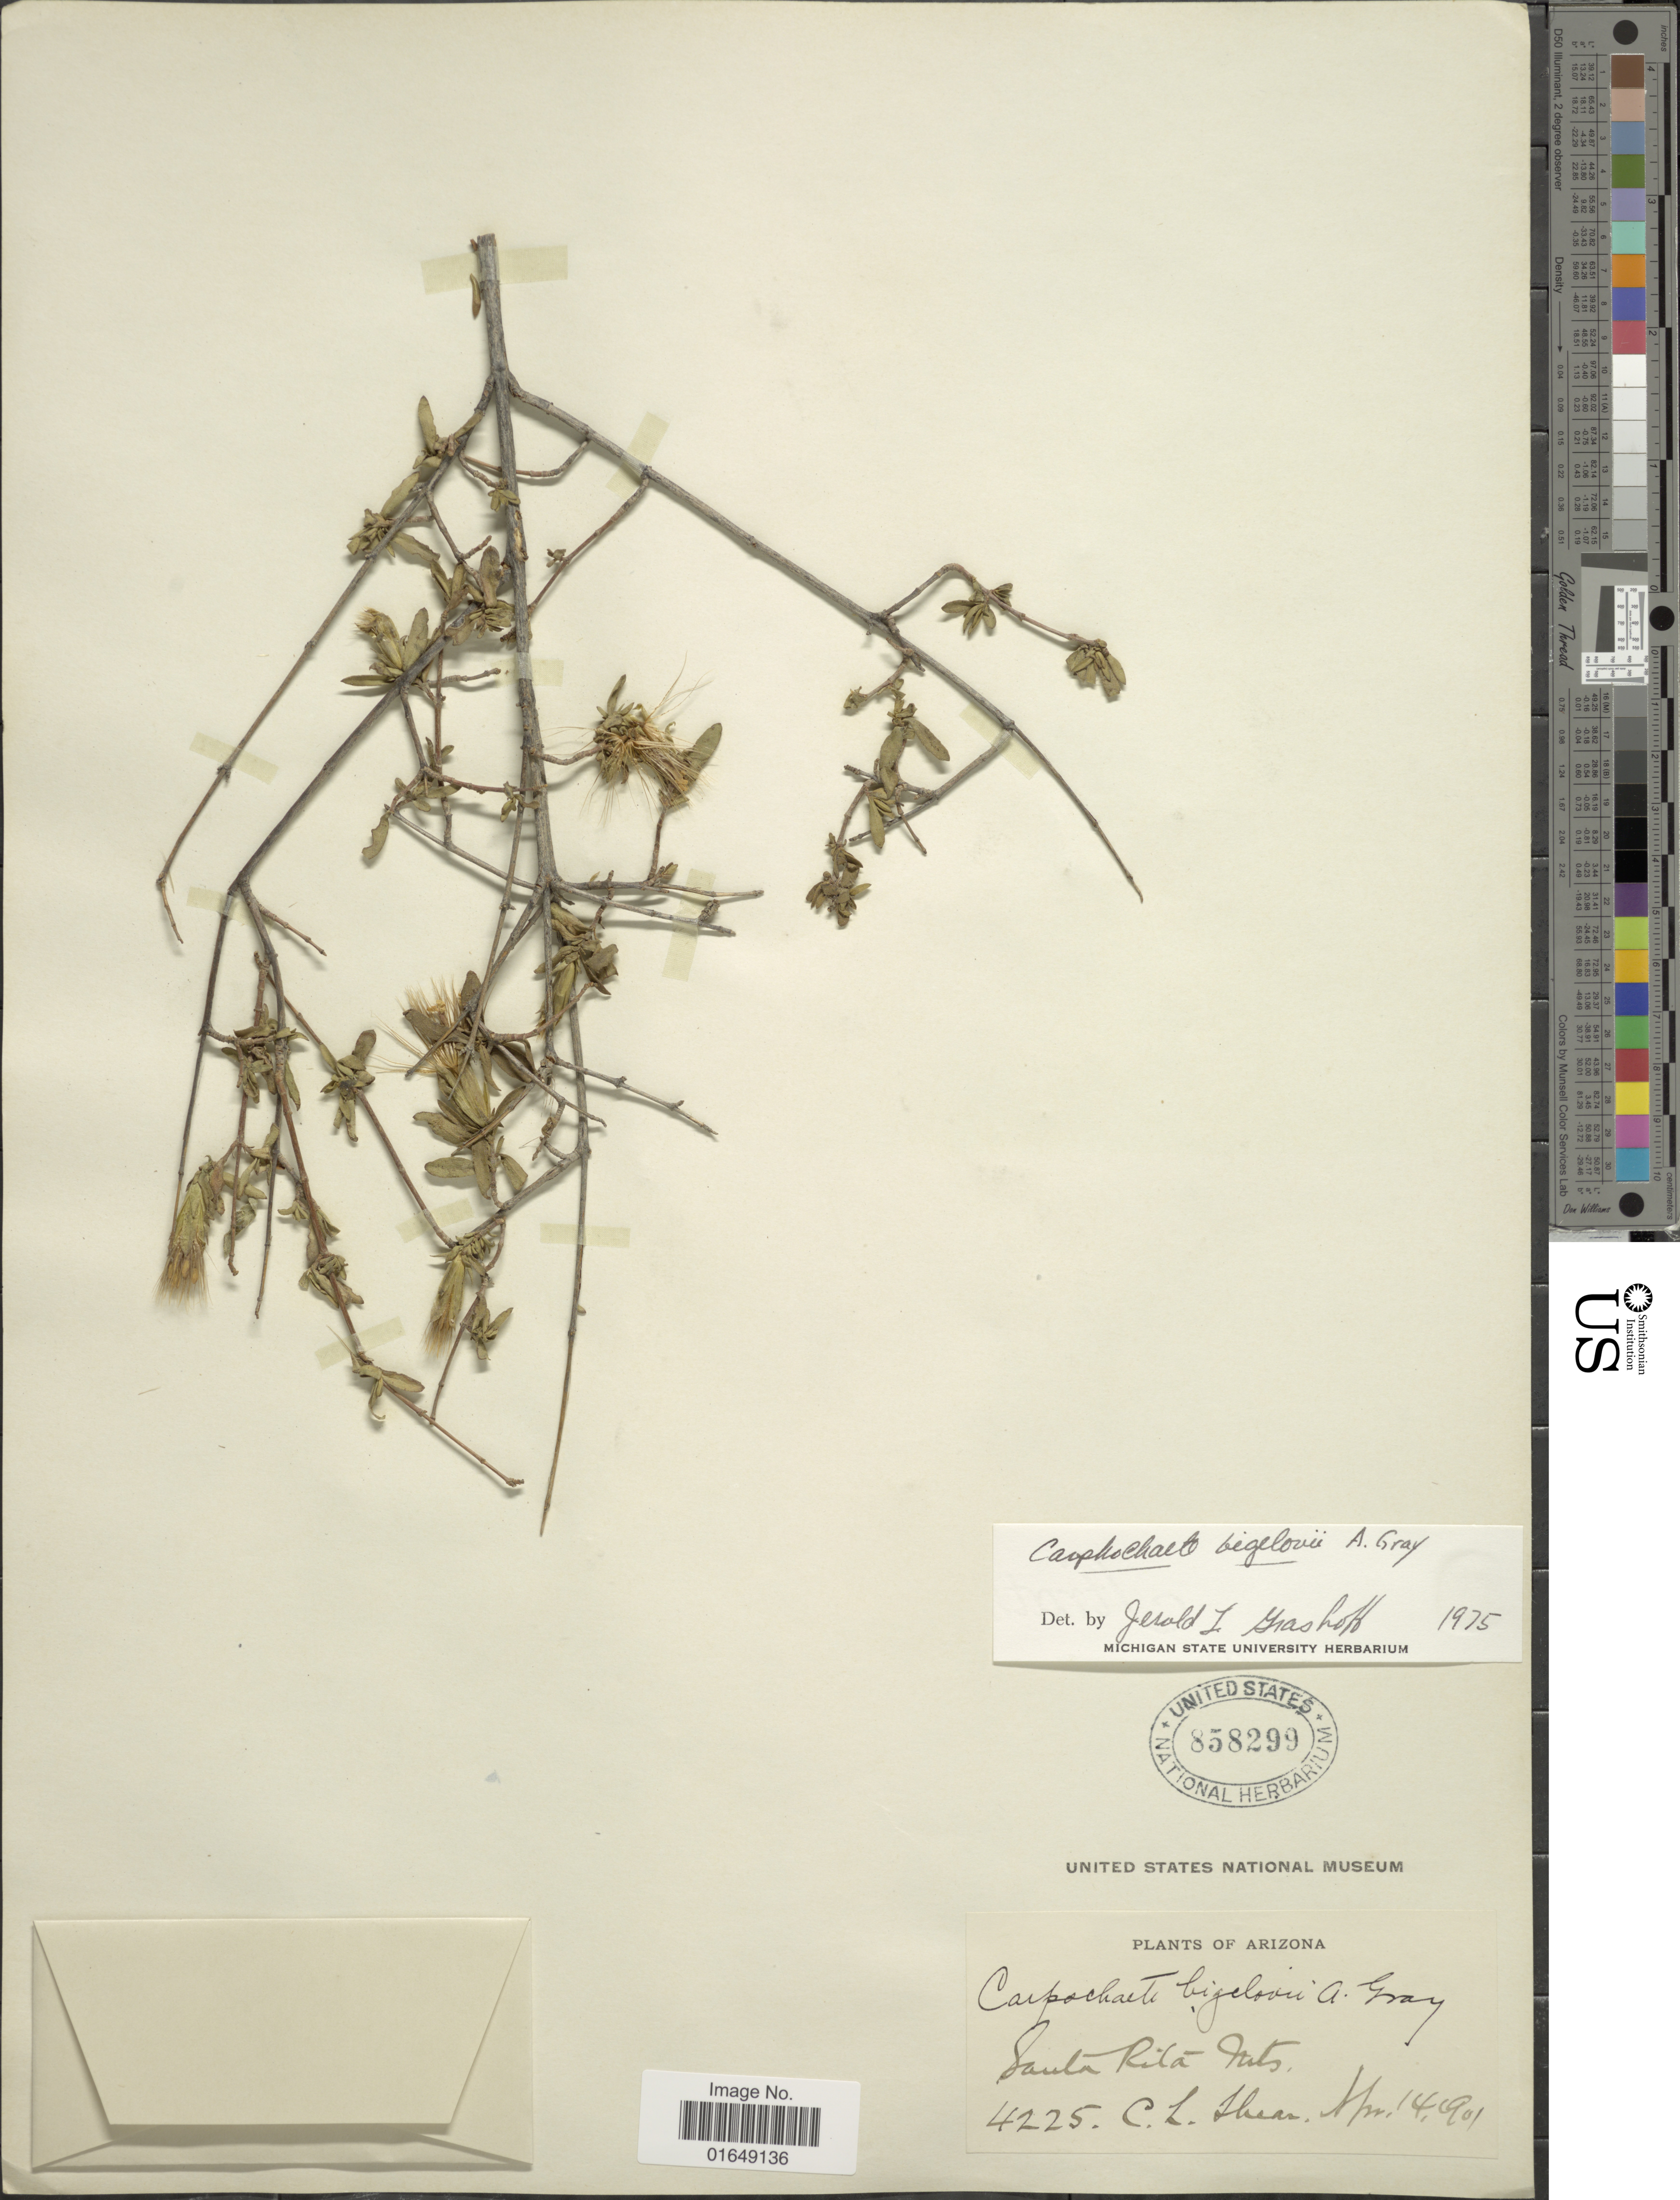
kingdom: Plantae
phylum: Tracheophyta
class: Magnoliopsida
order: Asterales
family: Asteraceae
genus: Carphochaete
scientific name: Carphochaete bigelovii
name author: A. Gray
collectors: C. L. Shear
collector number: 4225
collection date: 1901-04-14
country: United States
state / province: Arizona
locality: Santa Rita Mts.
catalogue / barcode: US 858299